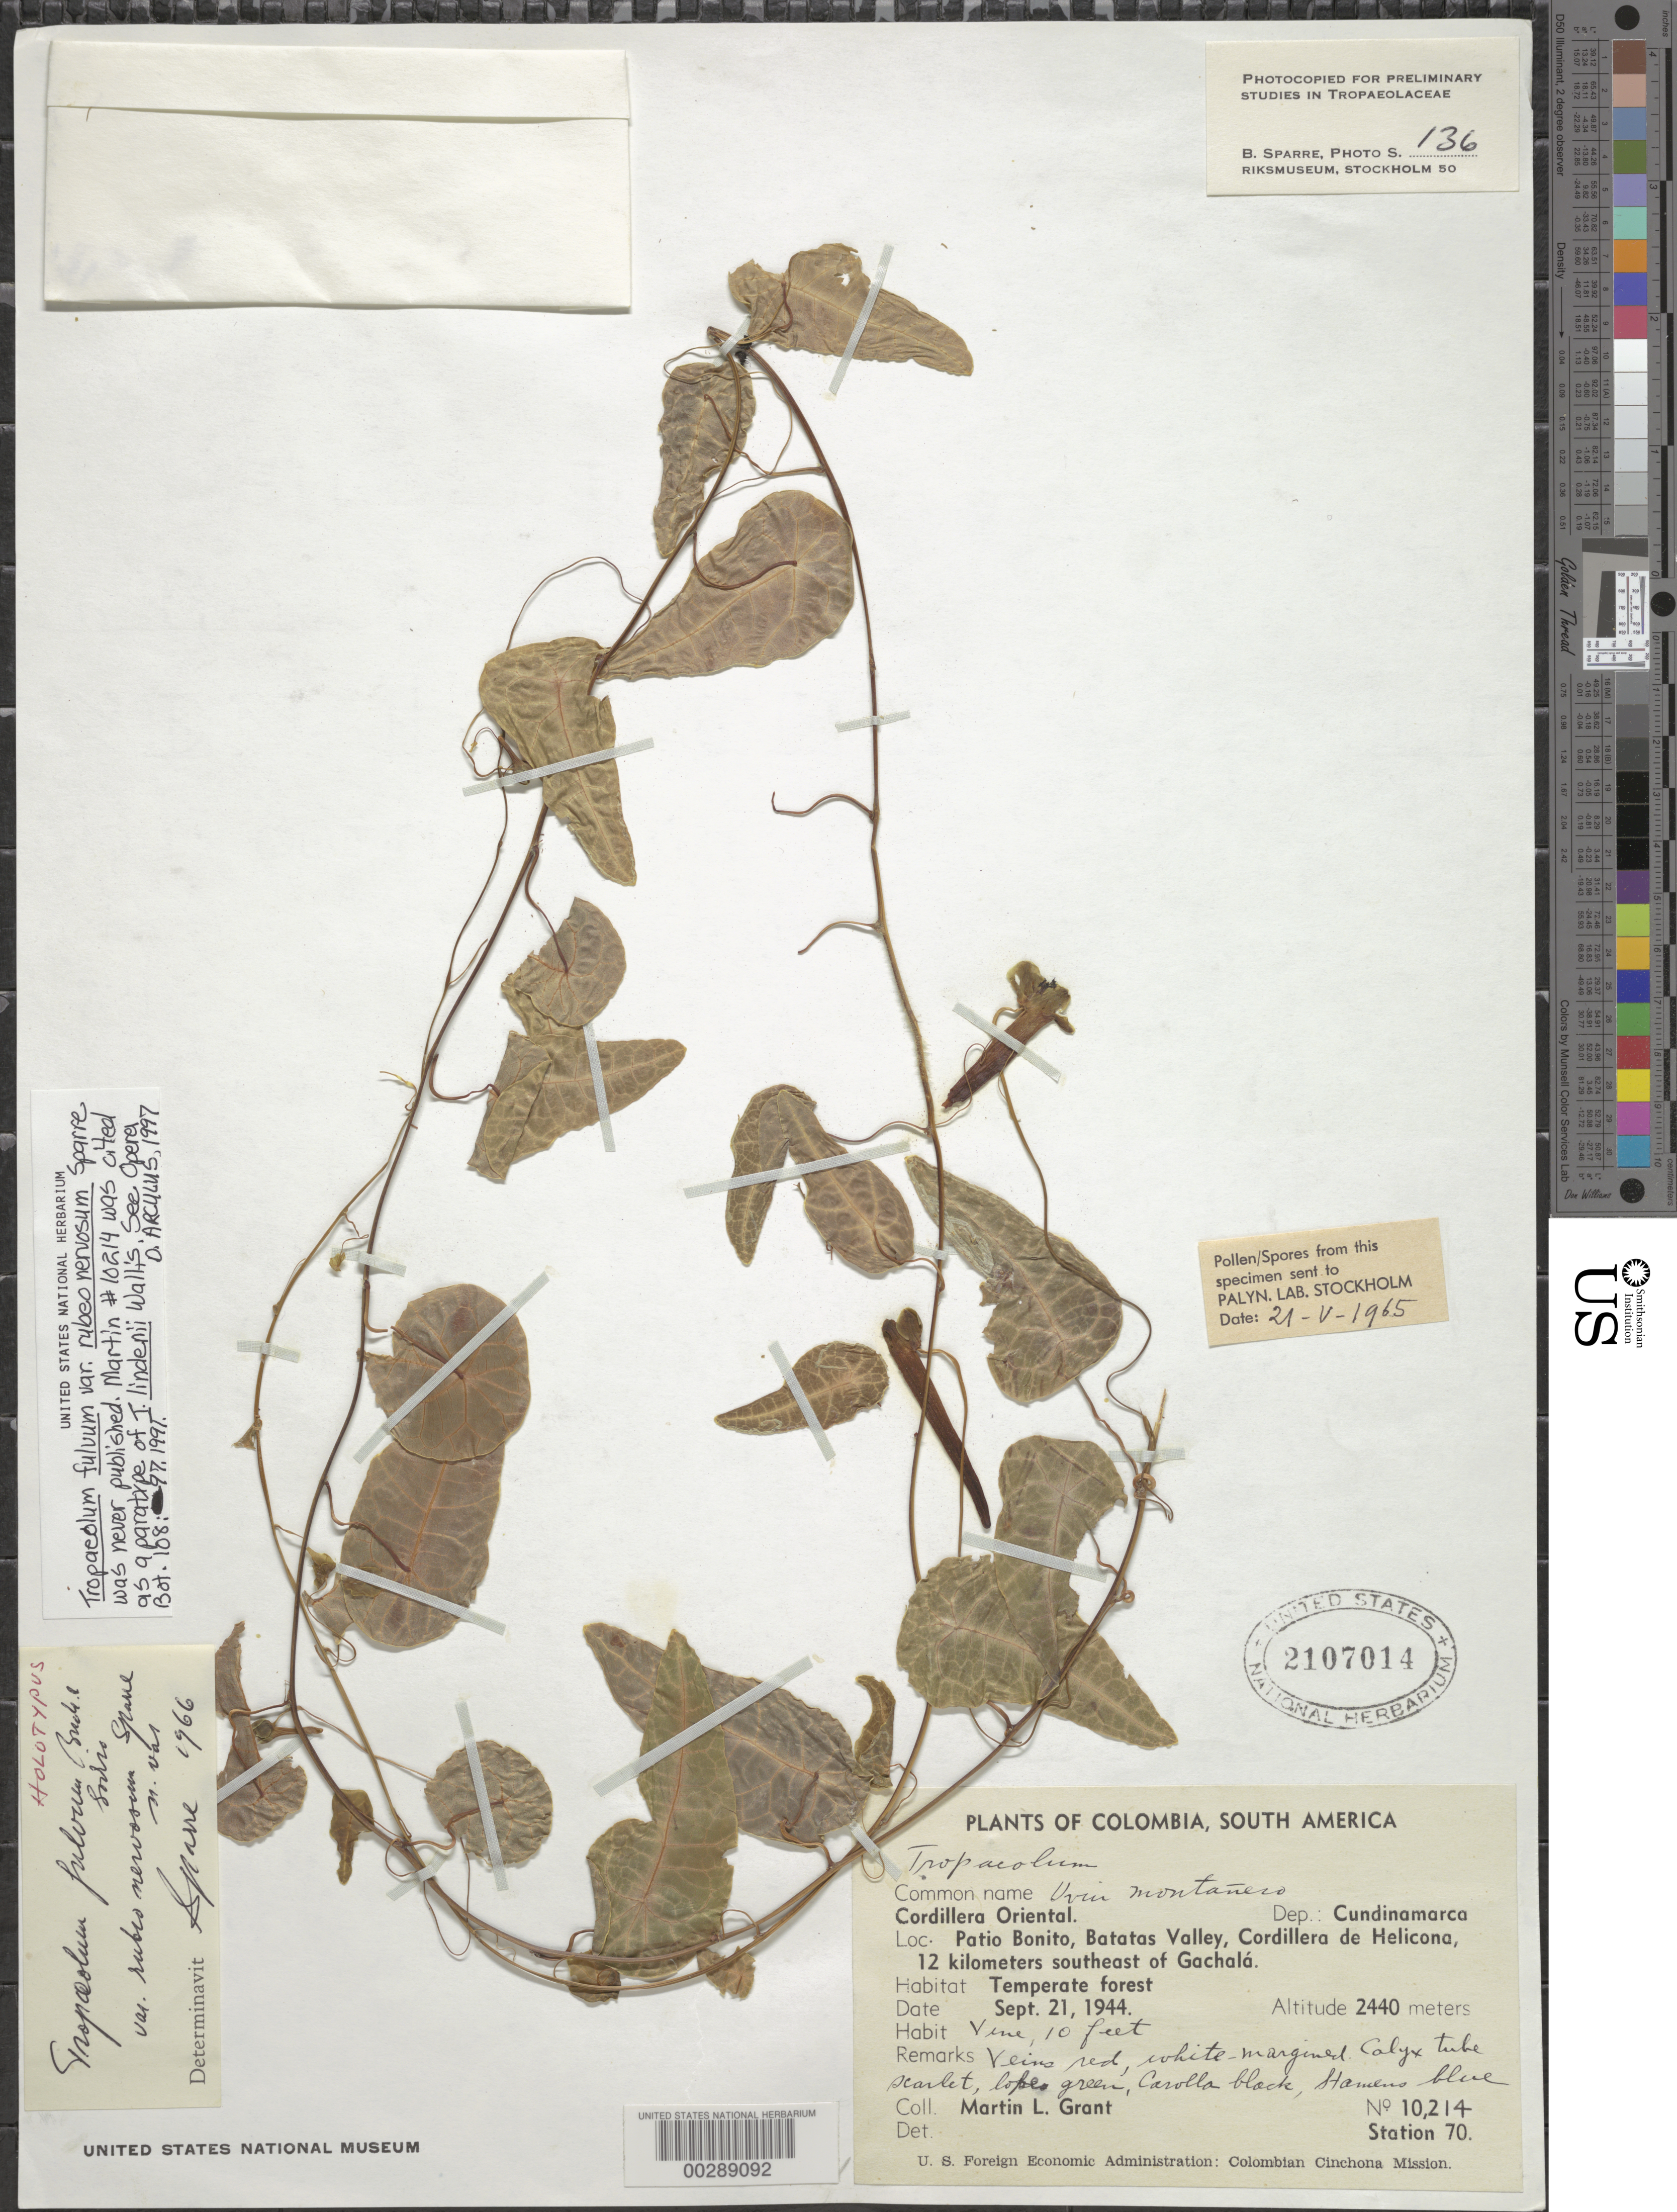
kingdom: Plantae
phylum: Tracheophyta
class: Magnoliopsida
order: Brassicales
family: Tropaeolaceae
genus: Tropaeolum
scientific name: Tropaeolum lindenii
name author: Wallis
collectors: M. L. Grant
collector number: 10214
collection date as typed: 21 Sep 1944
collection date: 1944-09-21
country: Colombia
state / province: Cundinamarca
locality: Cordillera Oriental, Patio Bonito, Batatas Valley, Cordillera de Helicona, 12 km SE of Gachala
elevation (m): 2440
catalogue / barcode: US 2107014